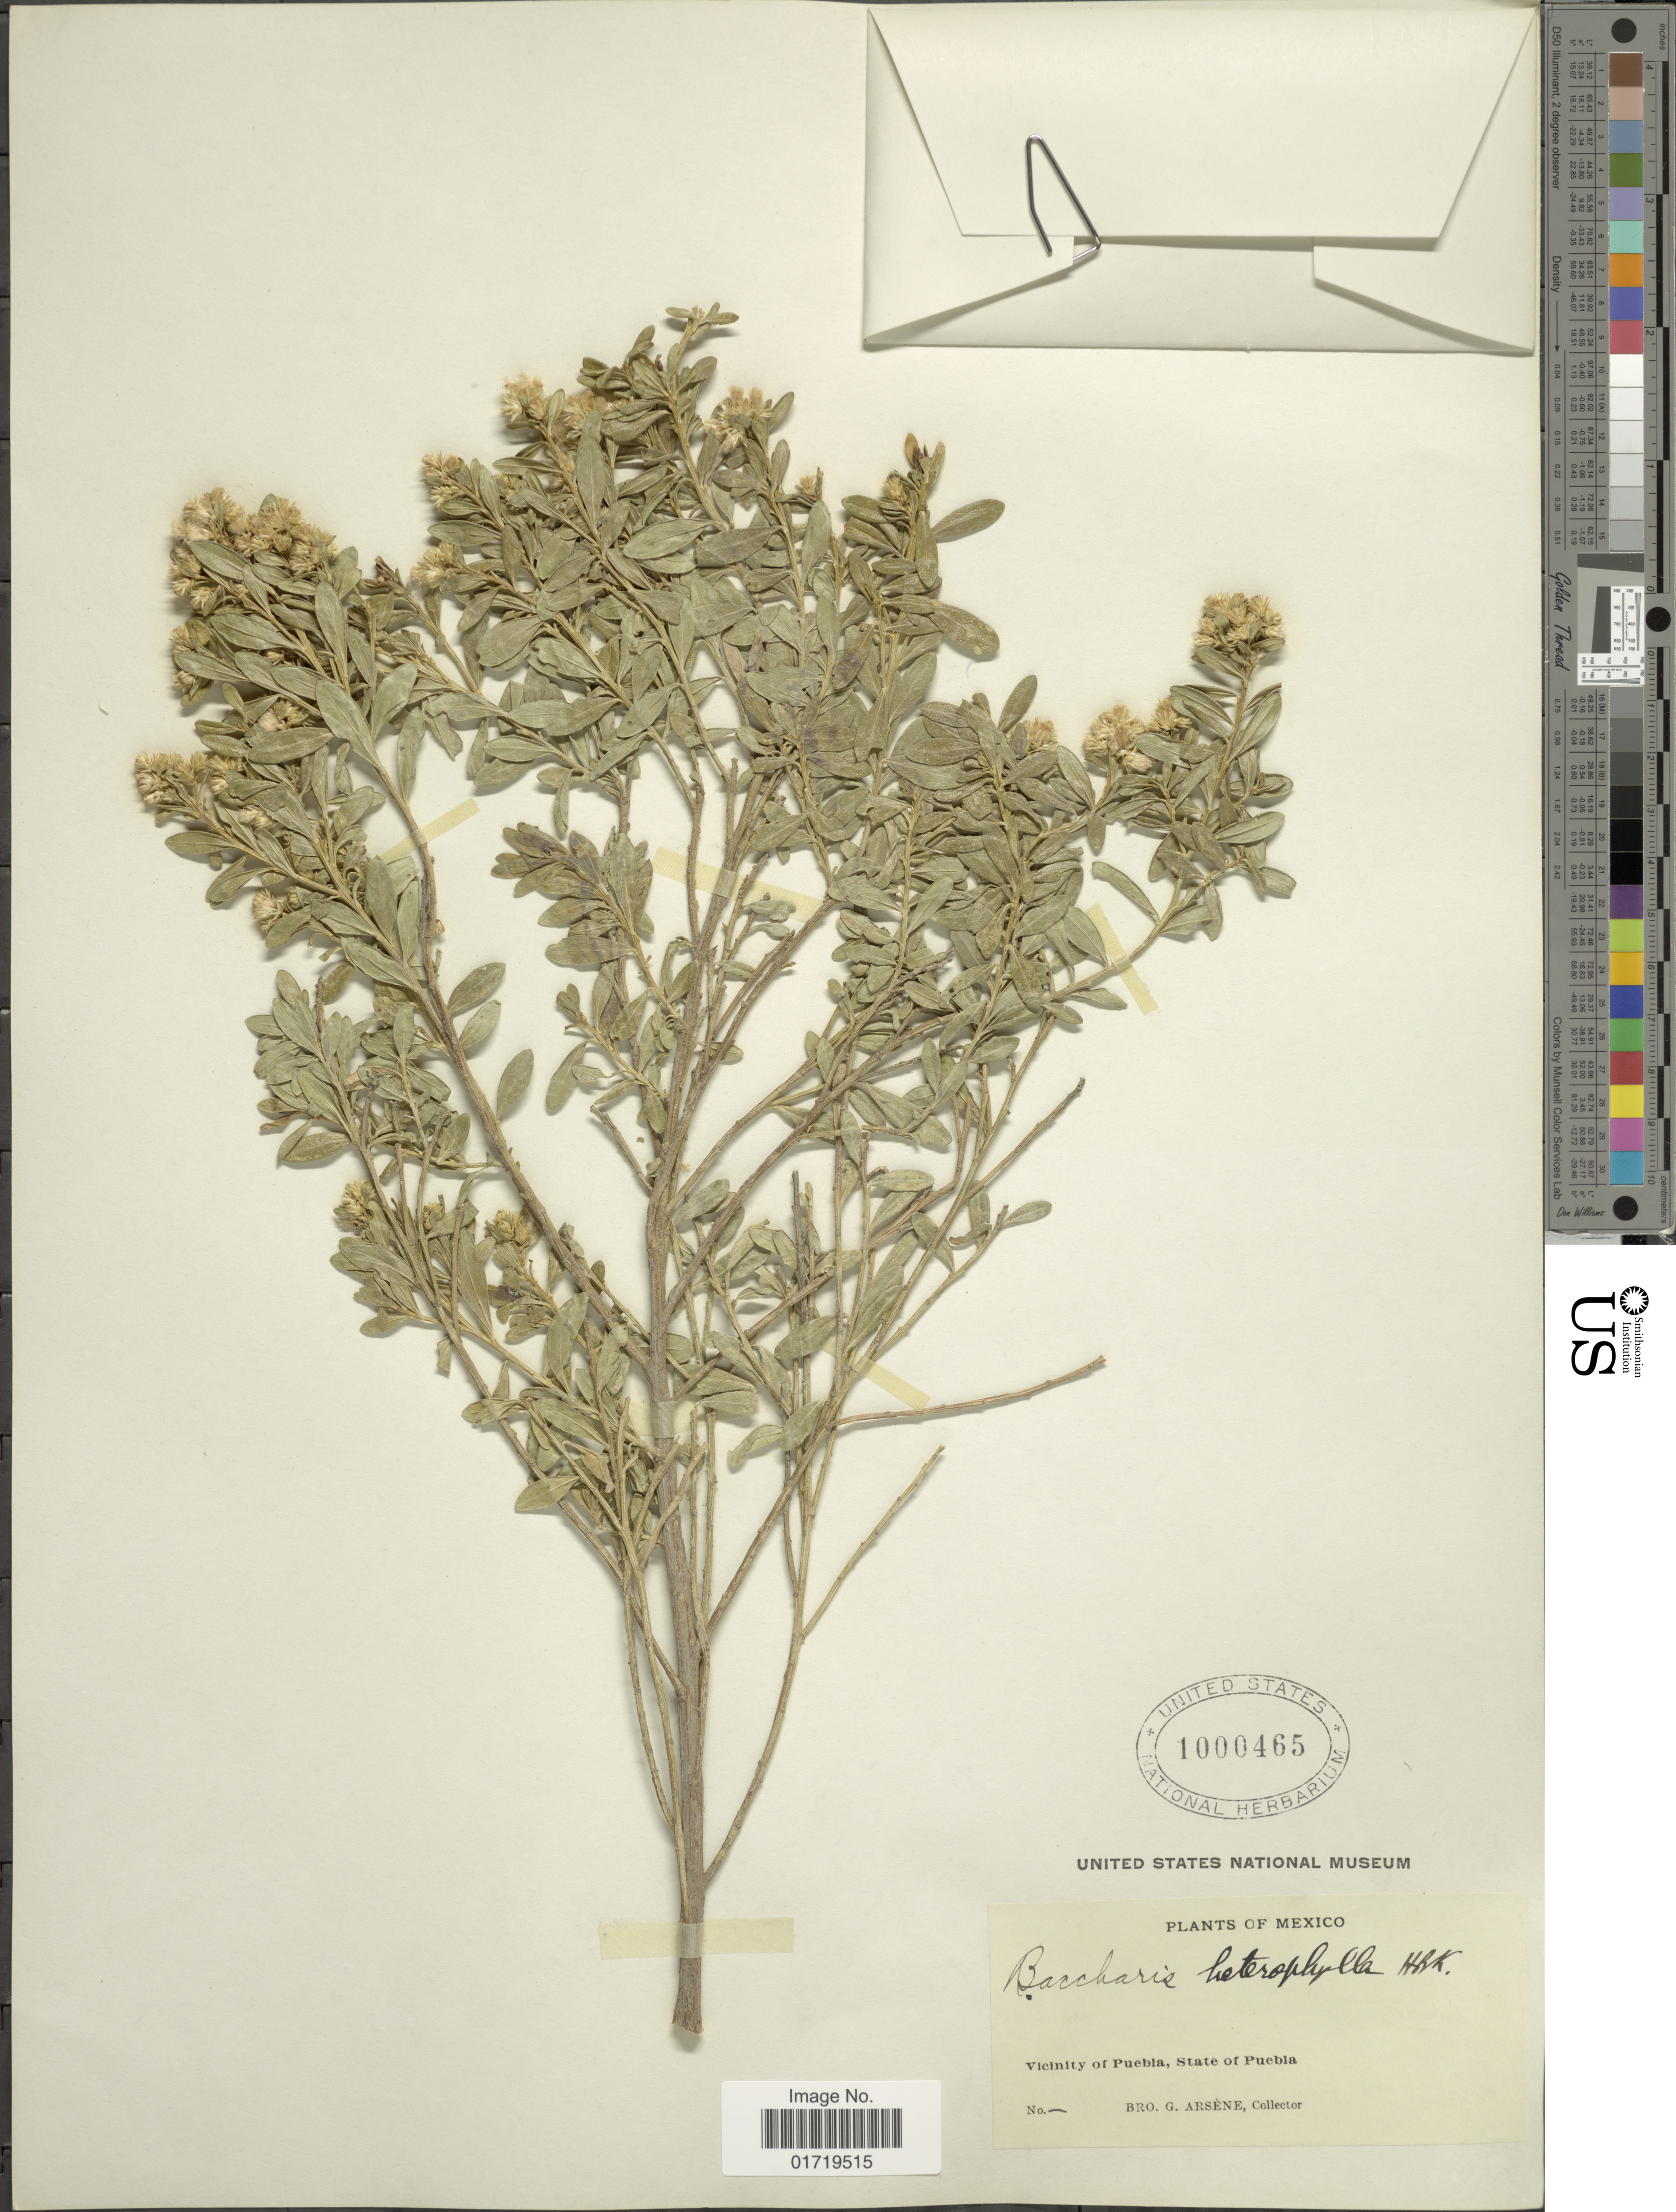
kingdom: Plantae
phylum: Tracheophyta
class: Magnoliopsida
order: Asterales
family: Asteraceae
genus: Baccharis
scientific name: Baccharis heterophylla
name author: Kunth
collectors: Bro. G. Arsène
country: Mexico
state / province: Puebla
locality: Vicinity of Puebla, State of Puebla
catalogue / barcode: US 1000465